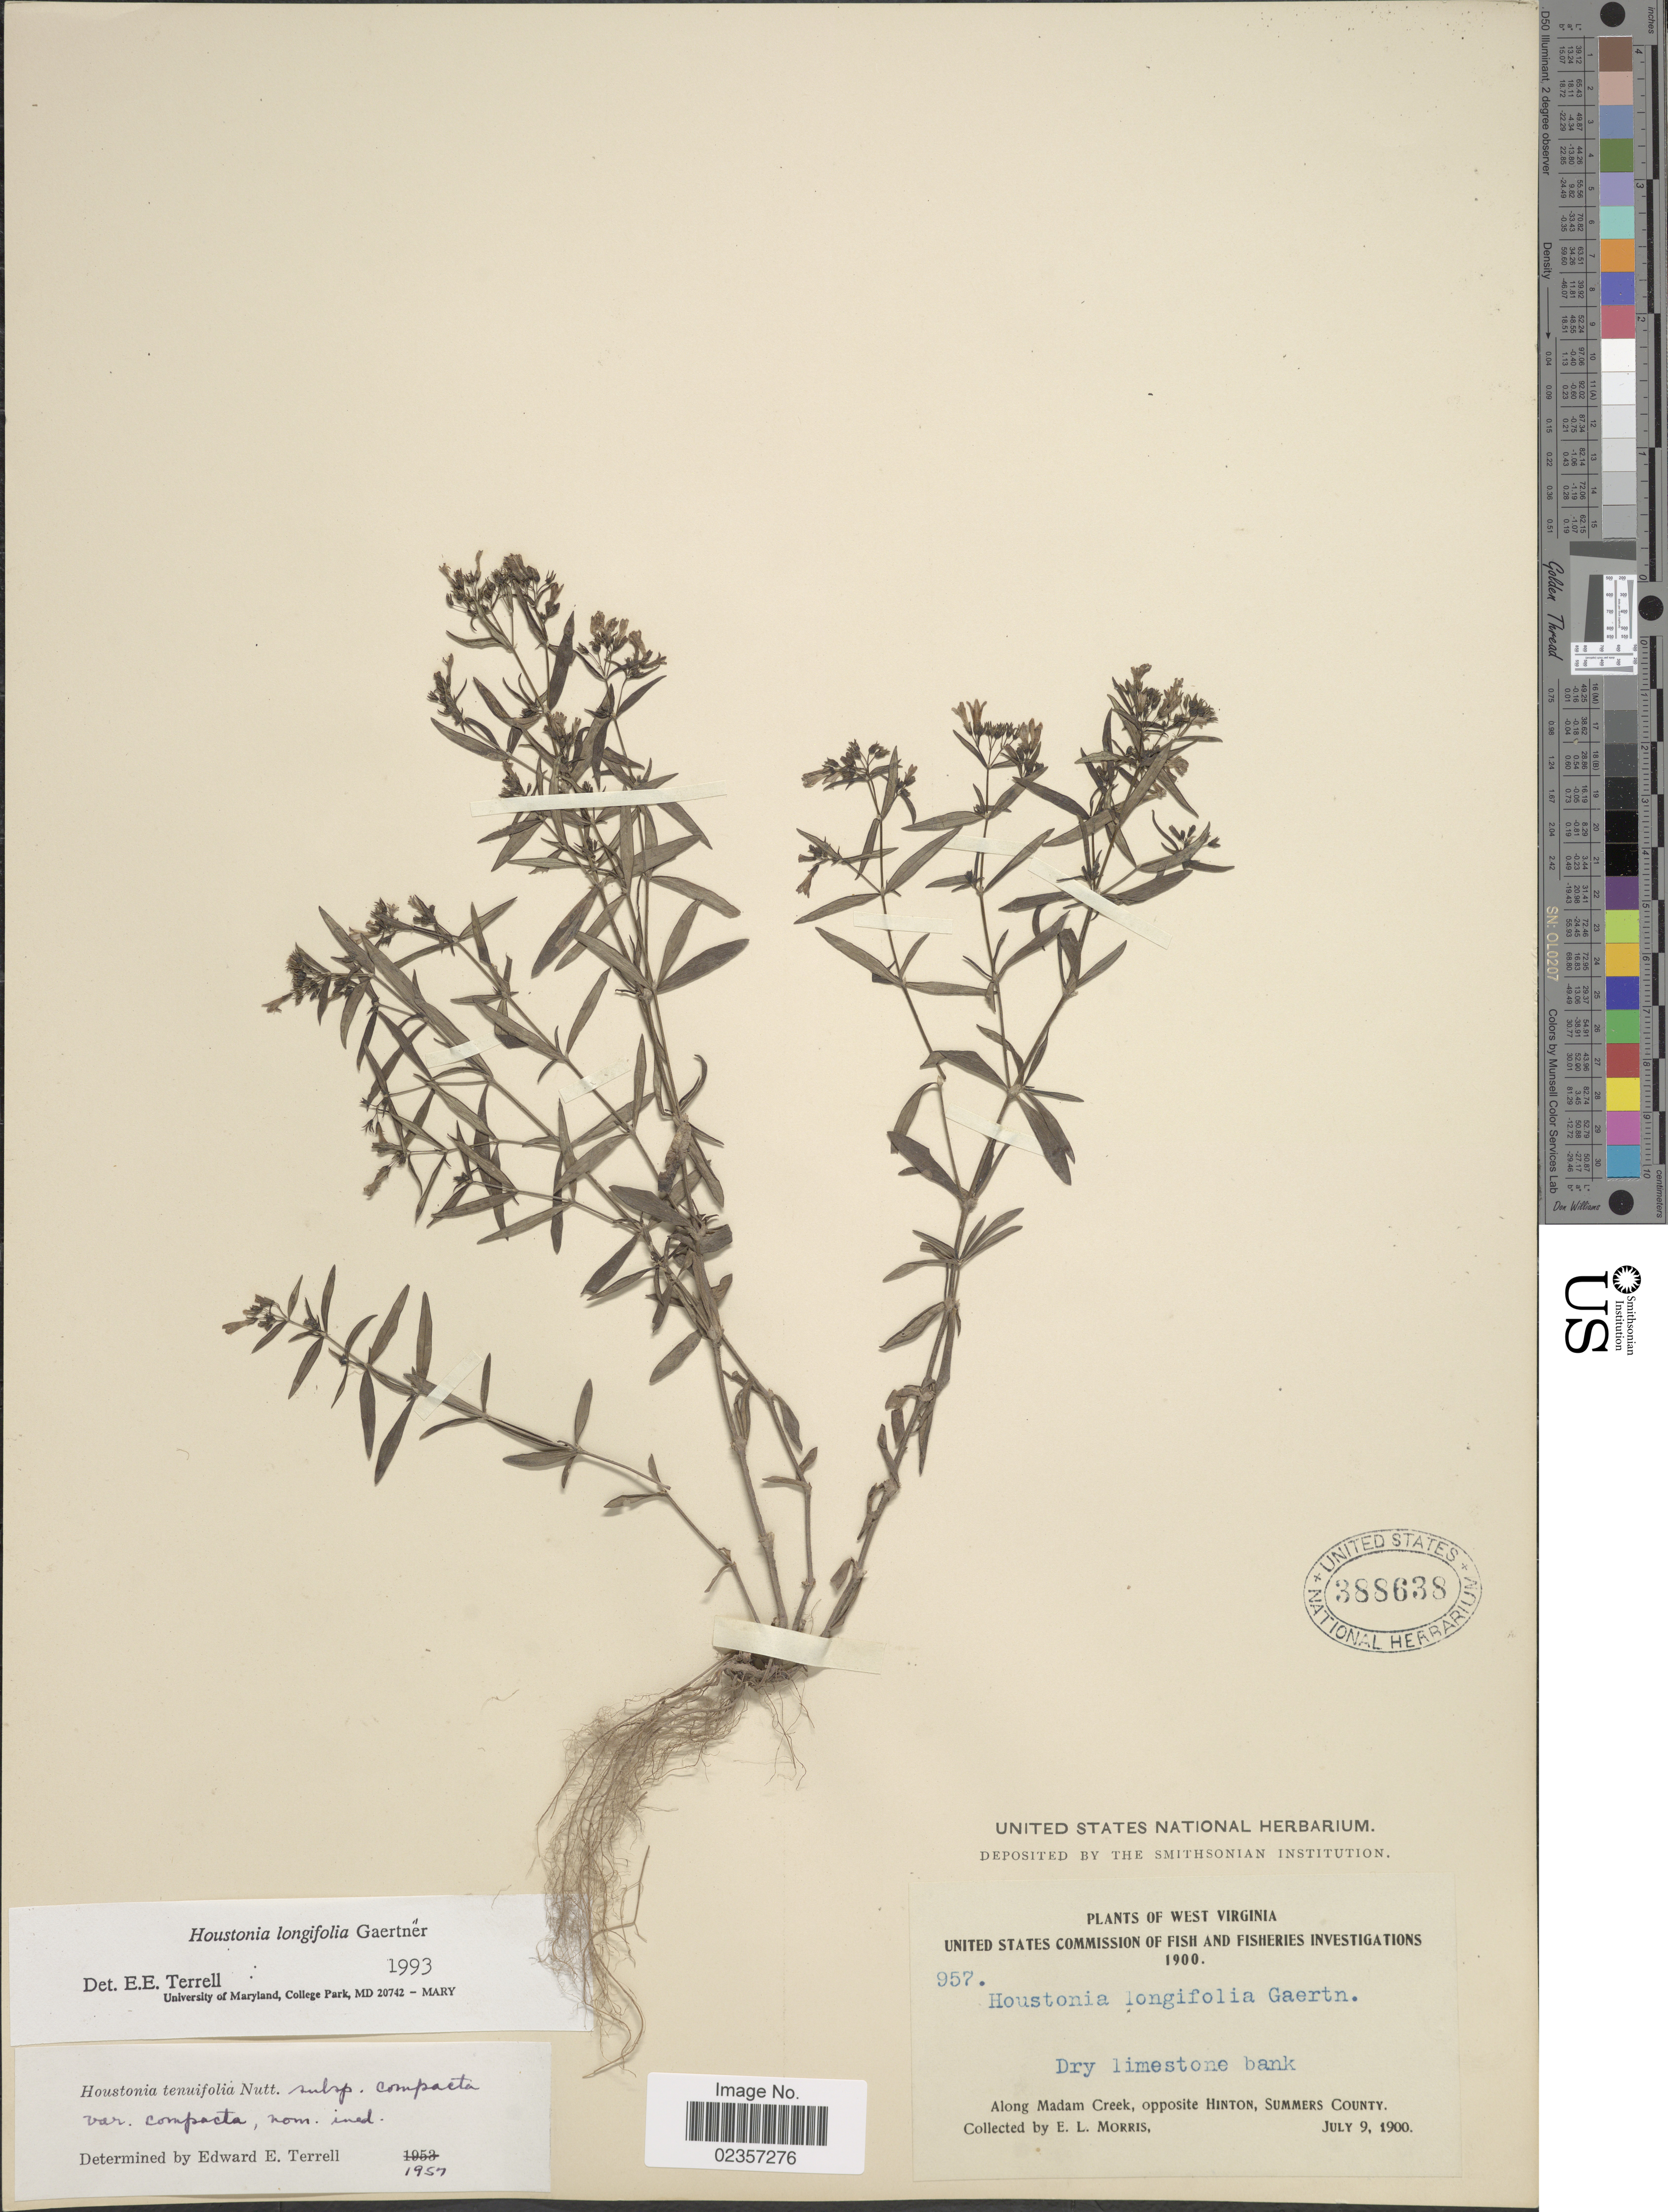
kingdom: Plantae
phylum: Tracheophyta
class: Magnoliopsida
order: Gentianales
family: Rubiaceae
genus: Houstonia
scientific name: Houstonia longifolia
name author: Gaertn.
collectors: E. Morris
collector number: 957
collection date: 1900-07-09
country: United States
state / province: West Virginia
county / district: Summers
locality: Along Madam Creek, opposite Hinton, Summers County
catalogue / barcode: US 388638